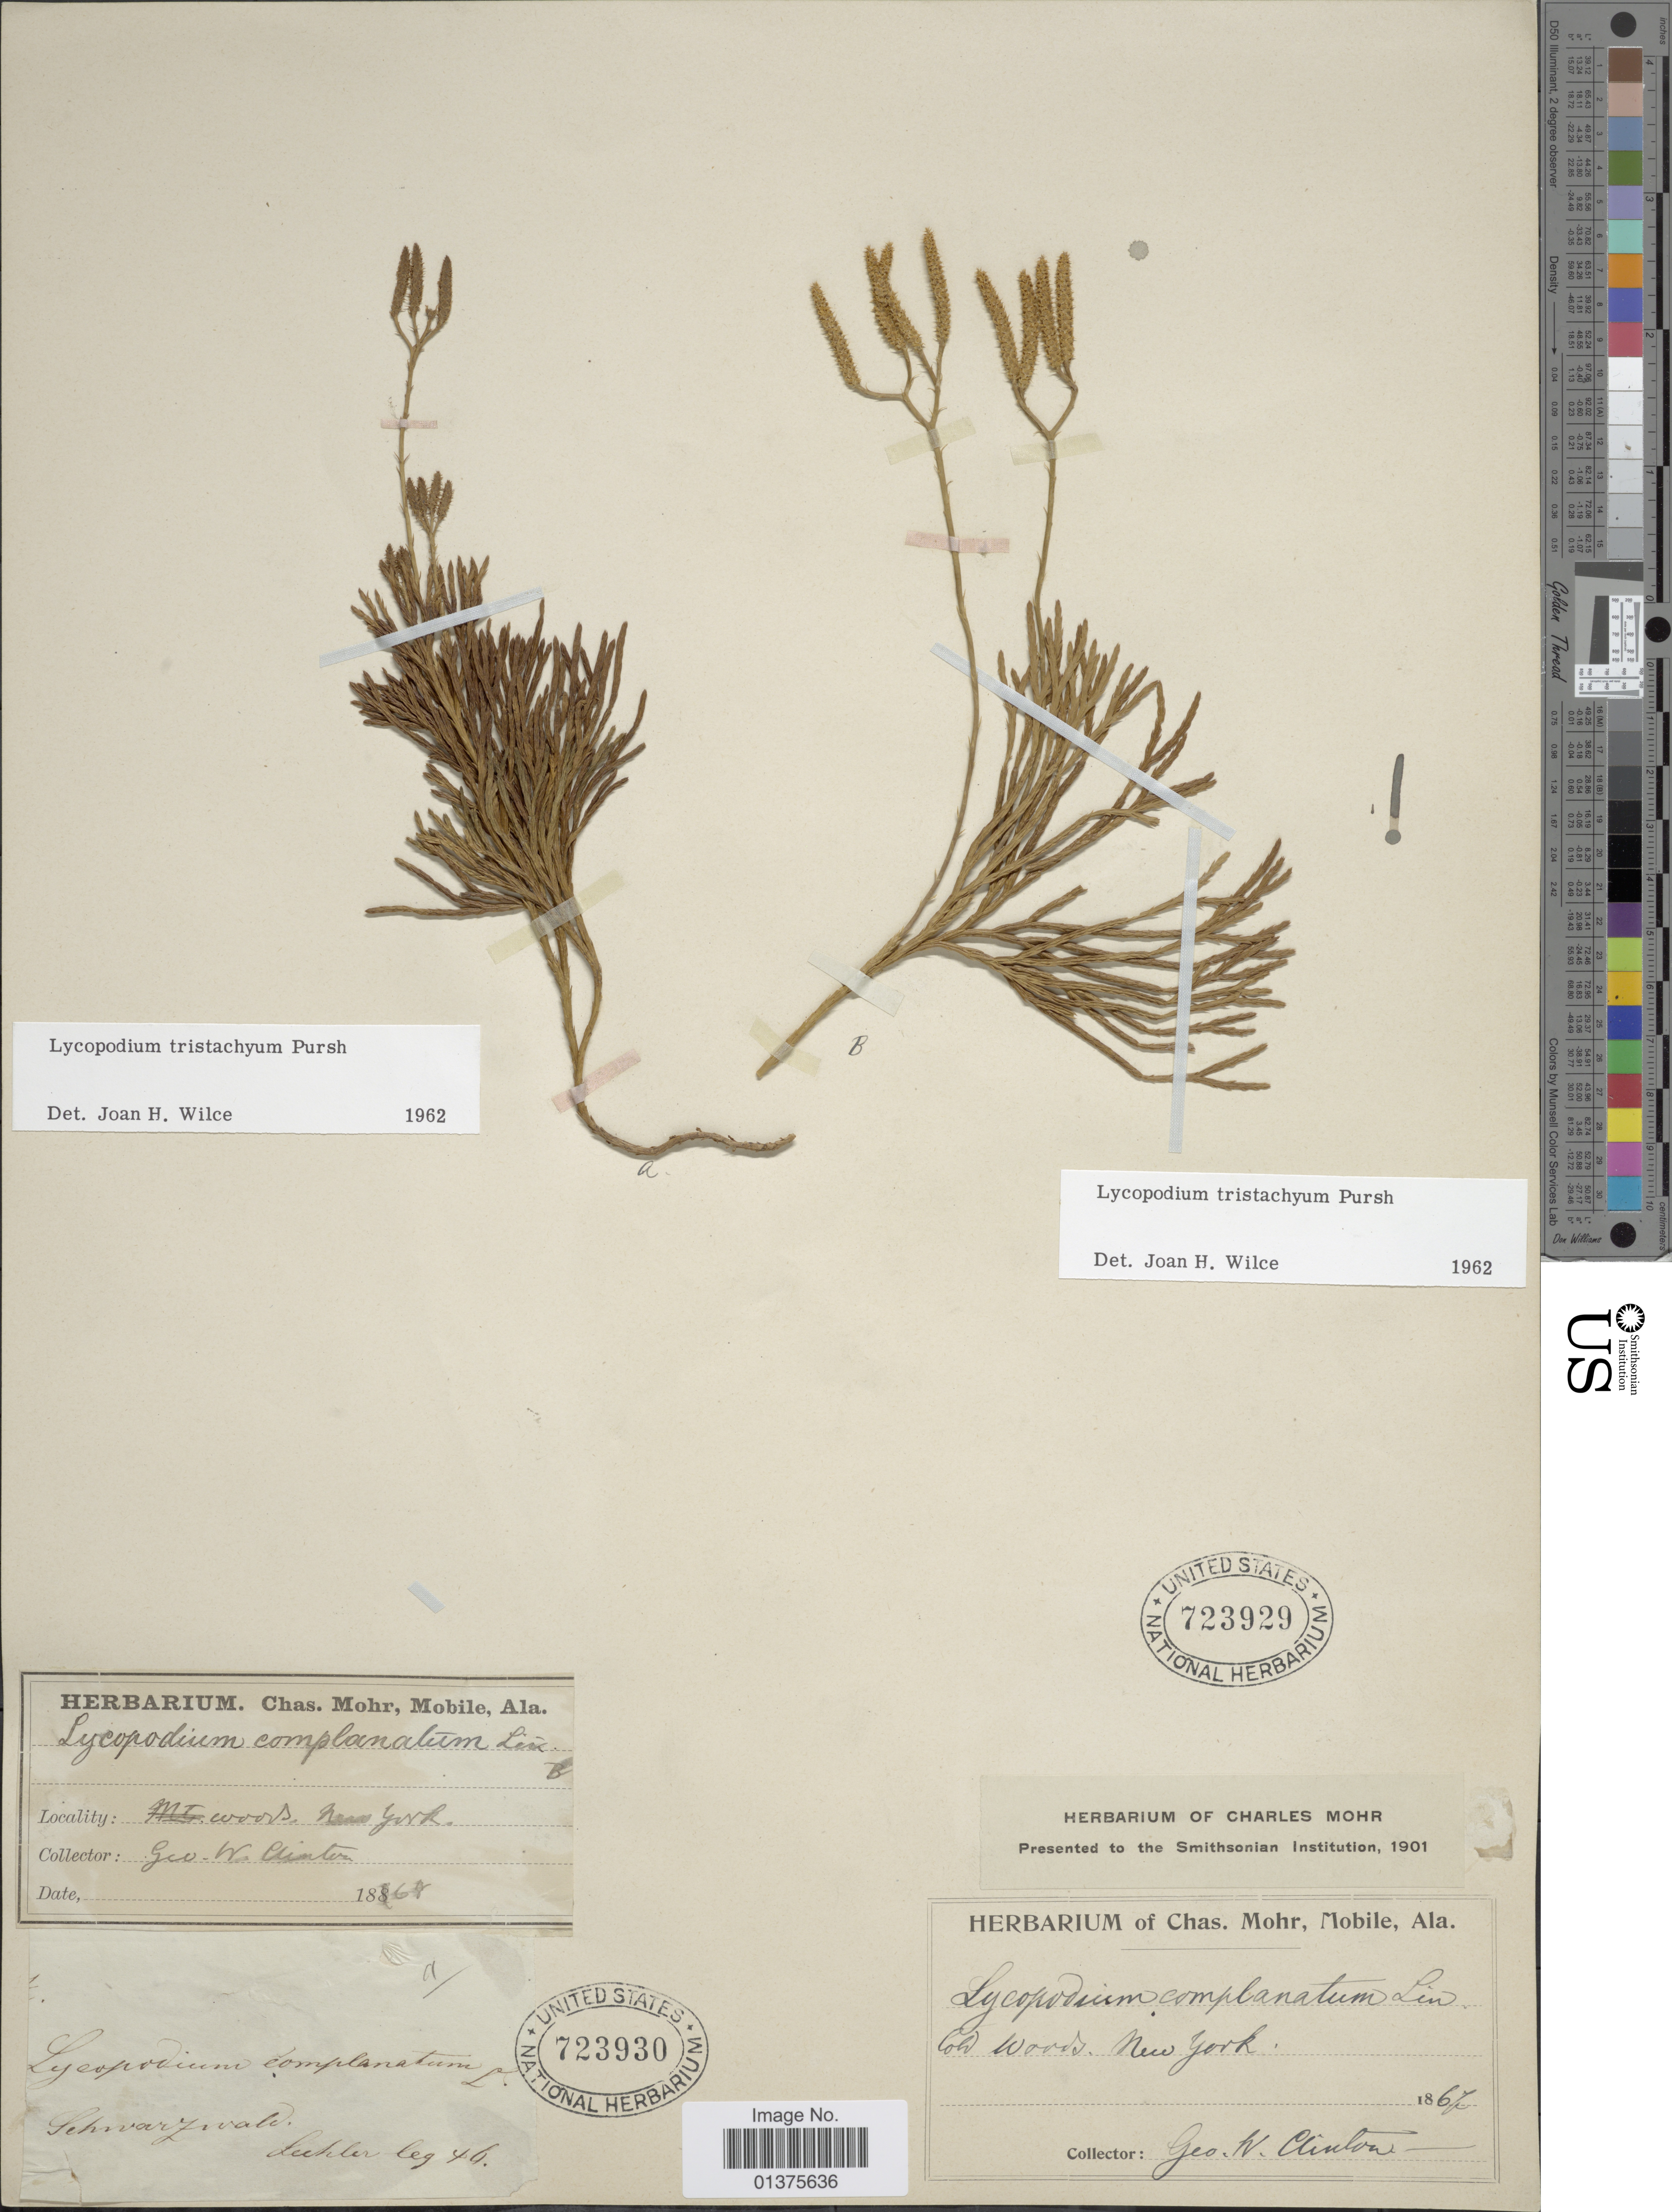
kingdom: Plantae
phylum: Tracheophyta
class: Lycopodiopsida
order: Lycopodiales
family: Lycopodiaceae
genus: Diphasiastrum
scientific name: Diphasiastrum tristachyum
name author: (Pursh) Holub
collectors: -. Lechler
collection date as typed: Transcribed d/m/y: //46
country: United States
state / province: New York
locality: Schwarzwald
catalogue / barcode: US 723930-2